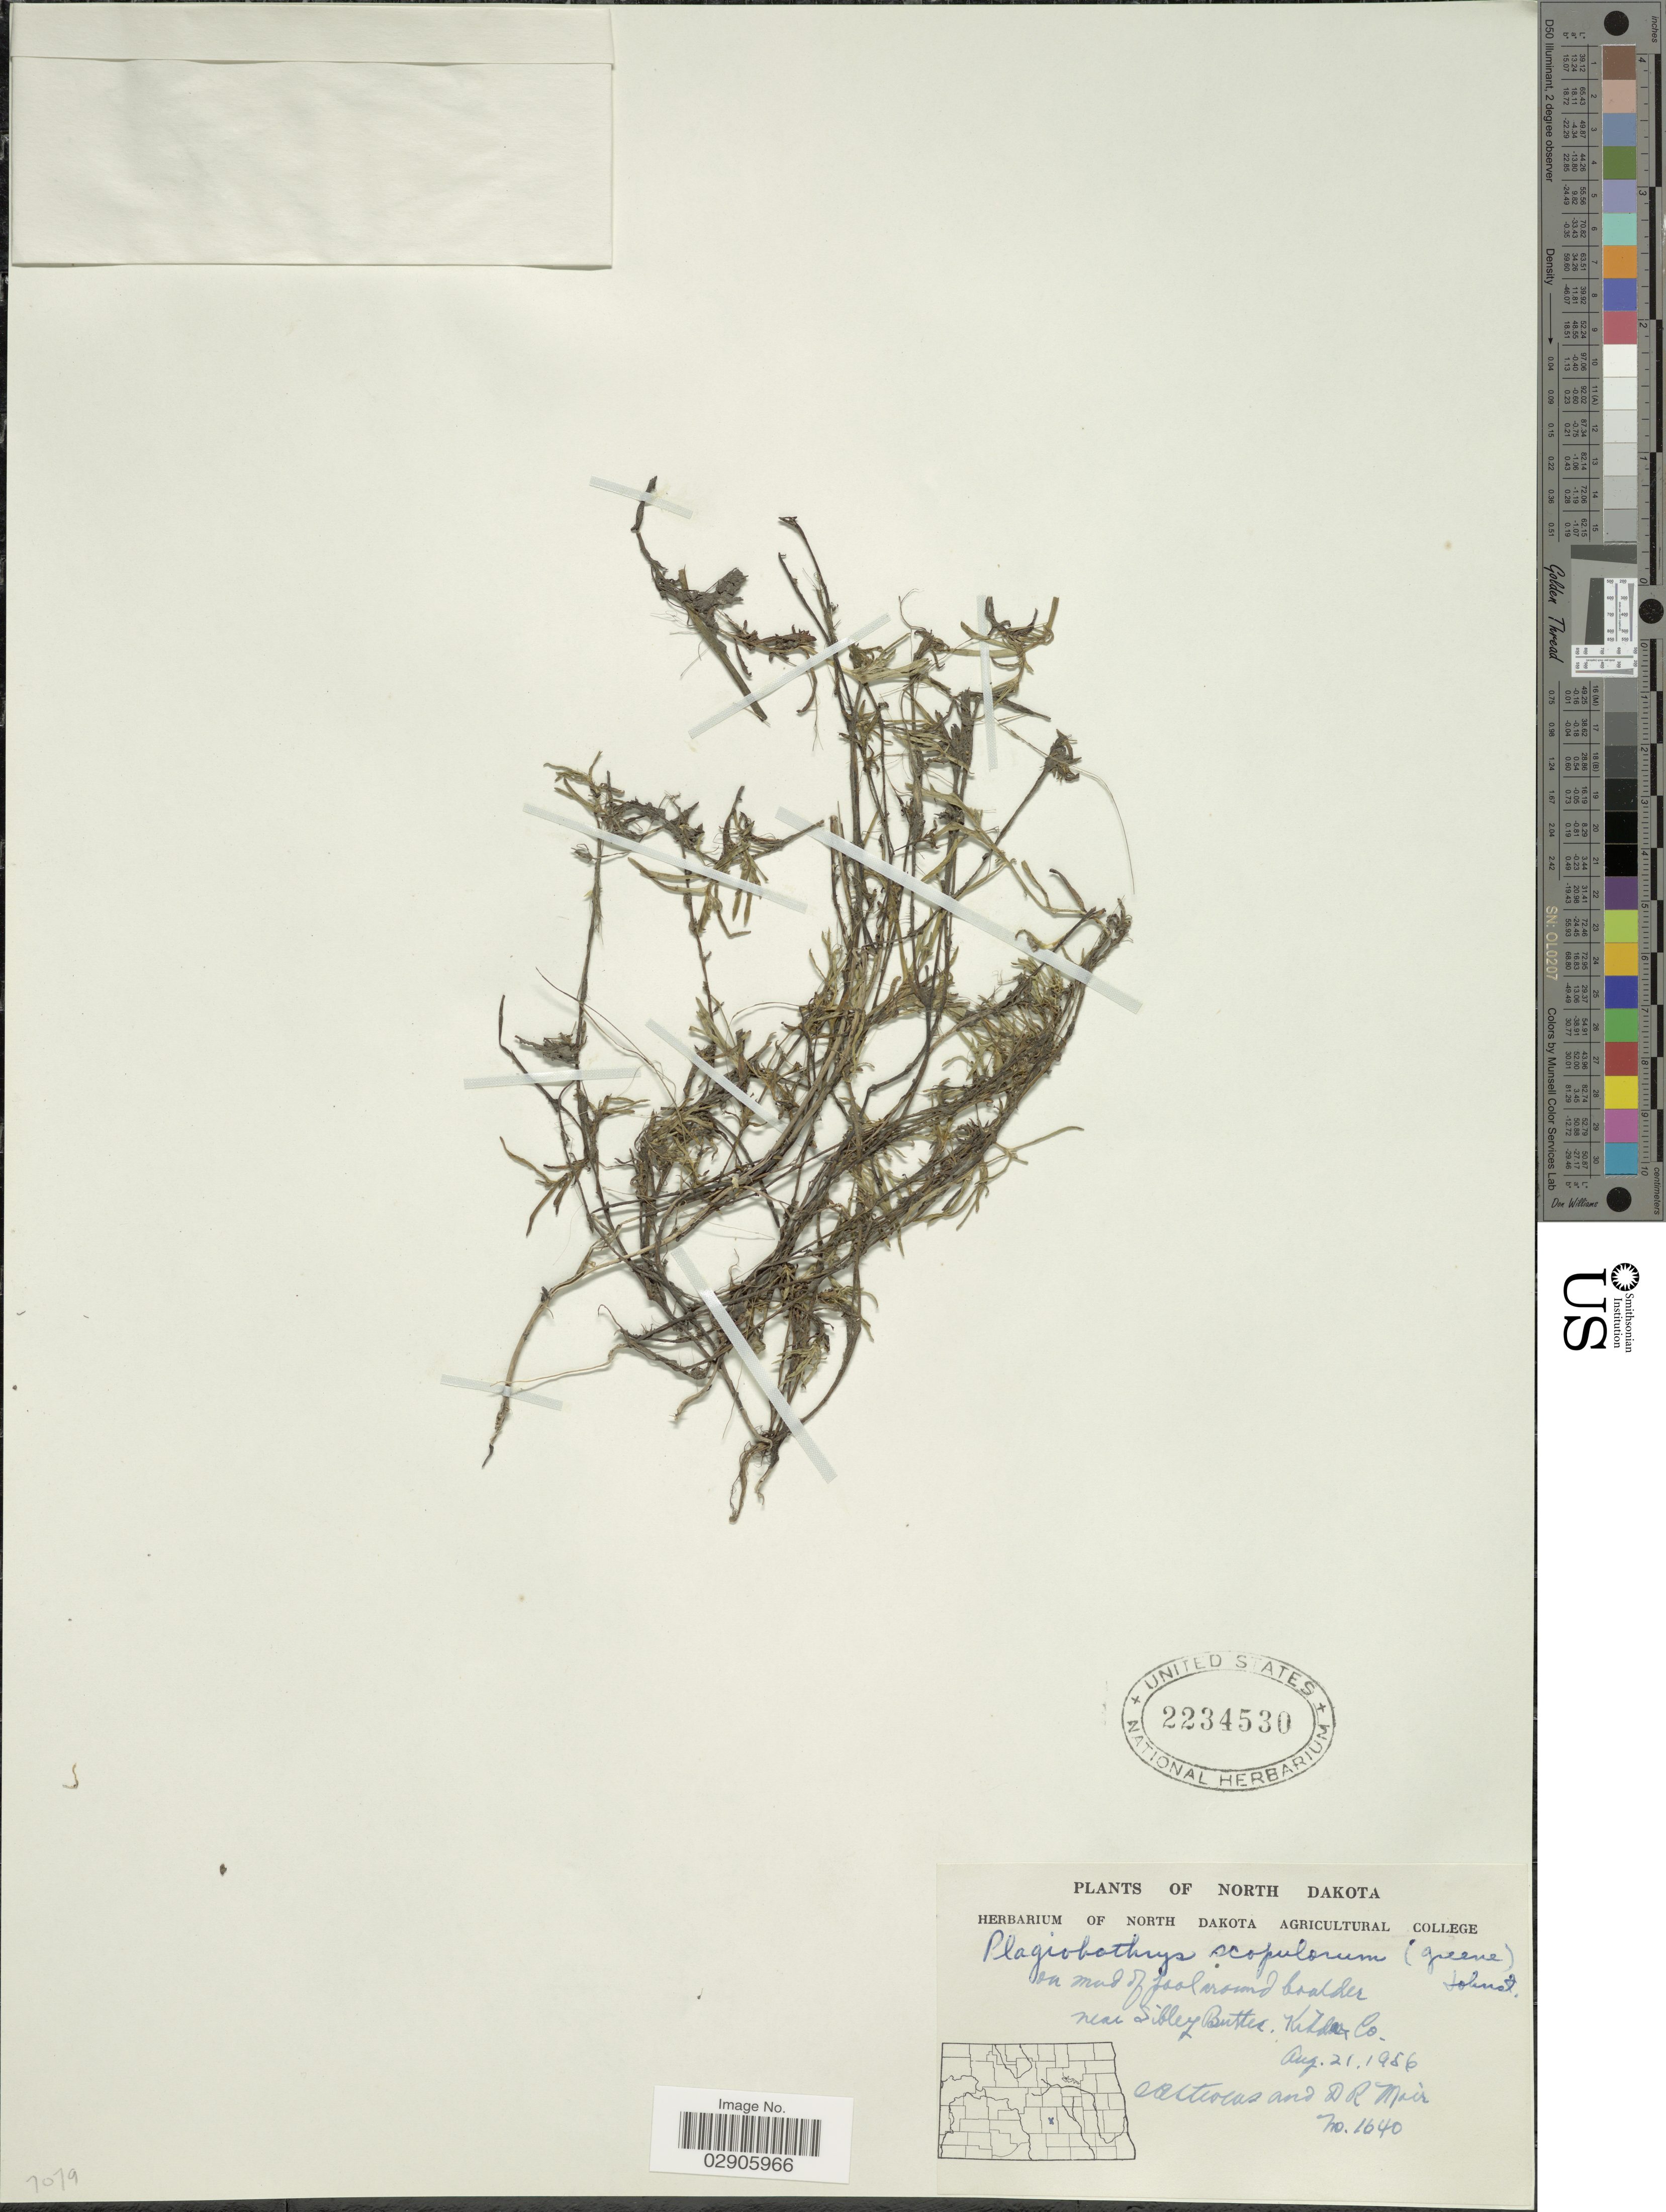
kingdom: Plantae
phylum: Tracheophyta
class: Magnoliopsida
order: Boraginales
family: Boraginaceae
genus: Plagiobothrys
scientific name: Plagiobothrys scopulorum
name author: (Greene) I.M. Johnst.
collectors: O. A. Stevens & D. Mair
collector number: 1640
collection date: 1956-08-21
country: United States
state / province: North Dakota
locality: Near Sibley Butter, Kidder Co.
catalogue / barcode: US 2234530